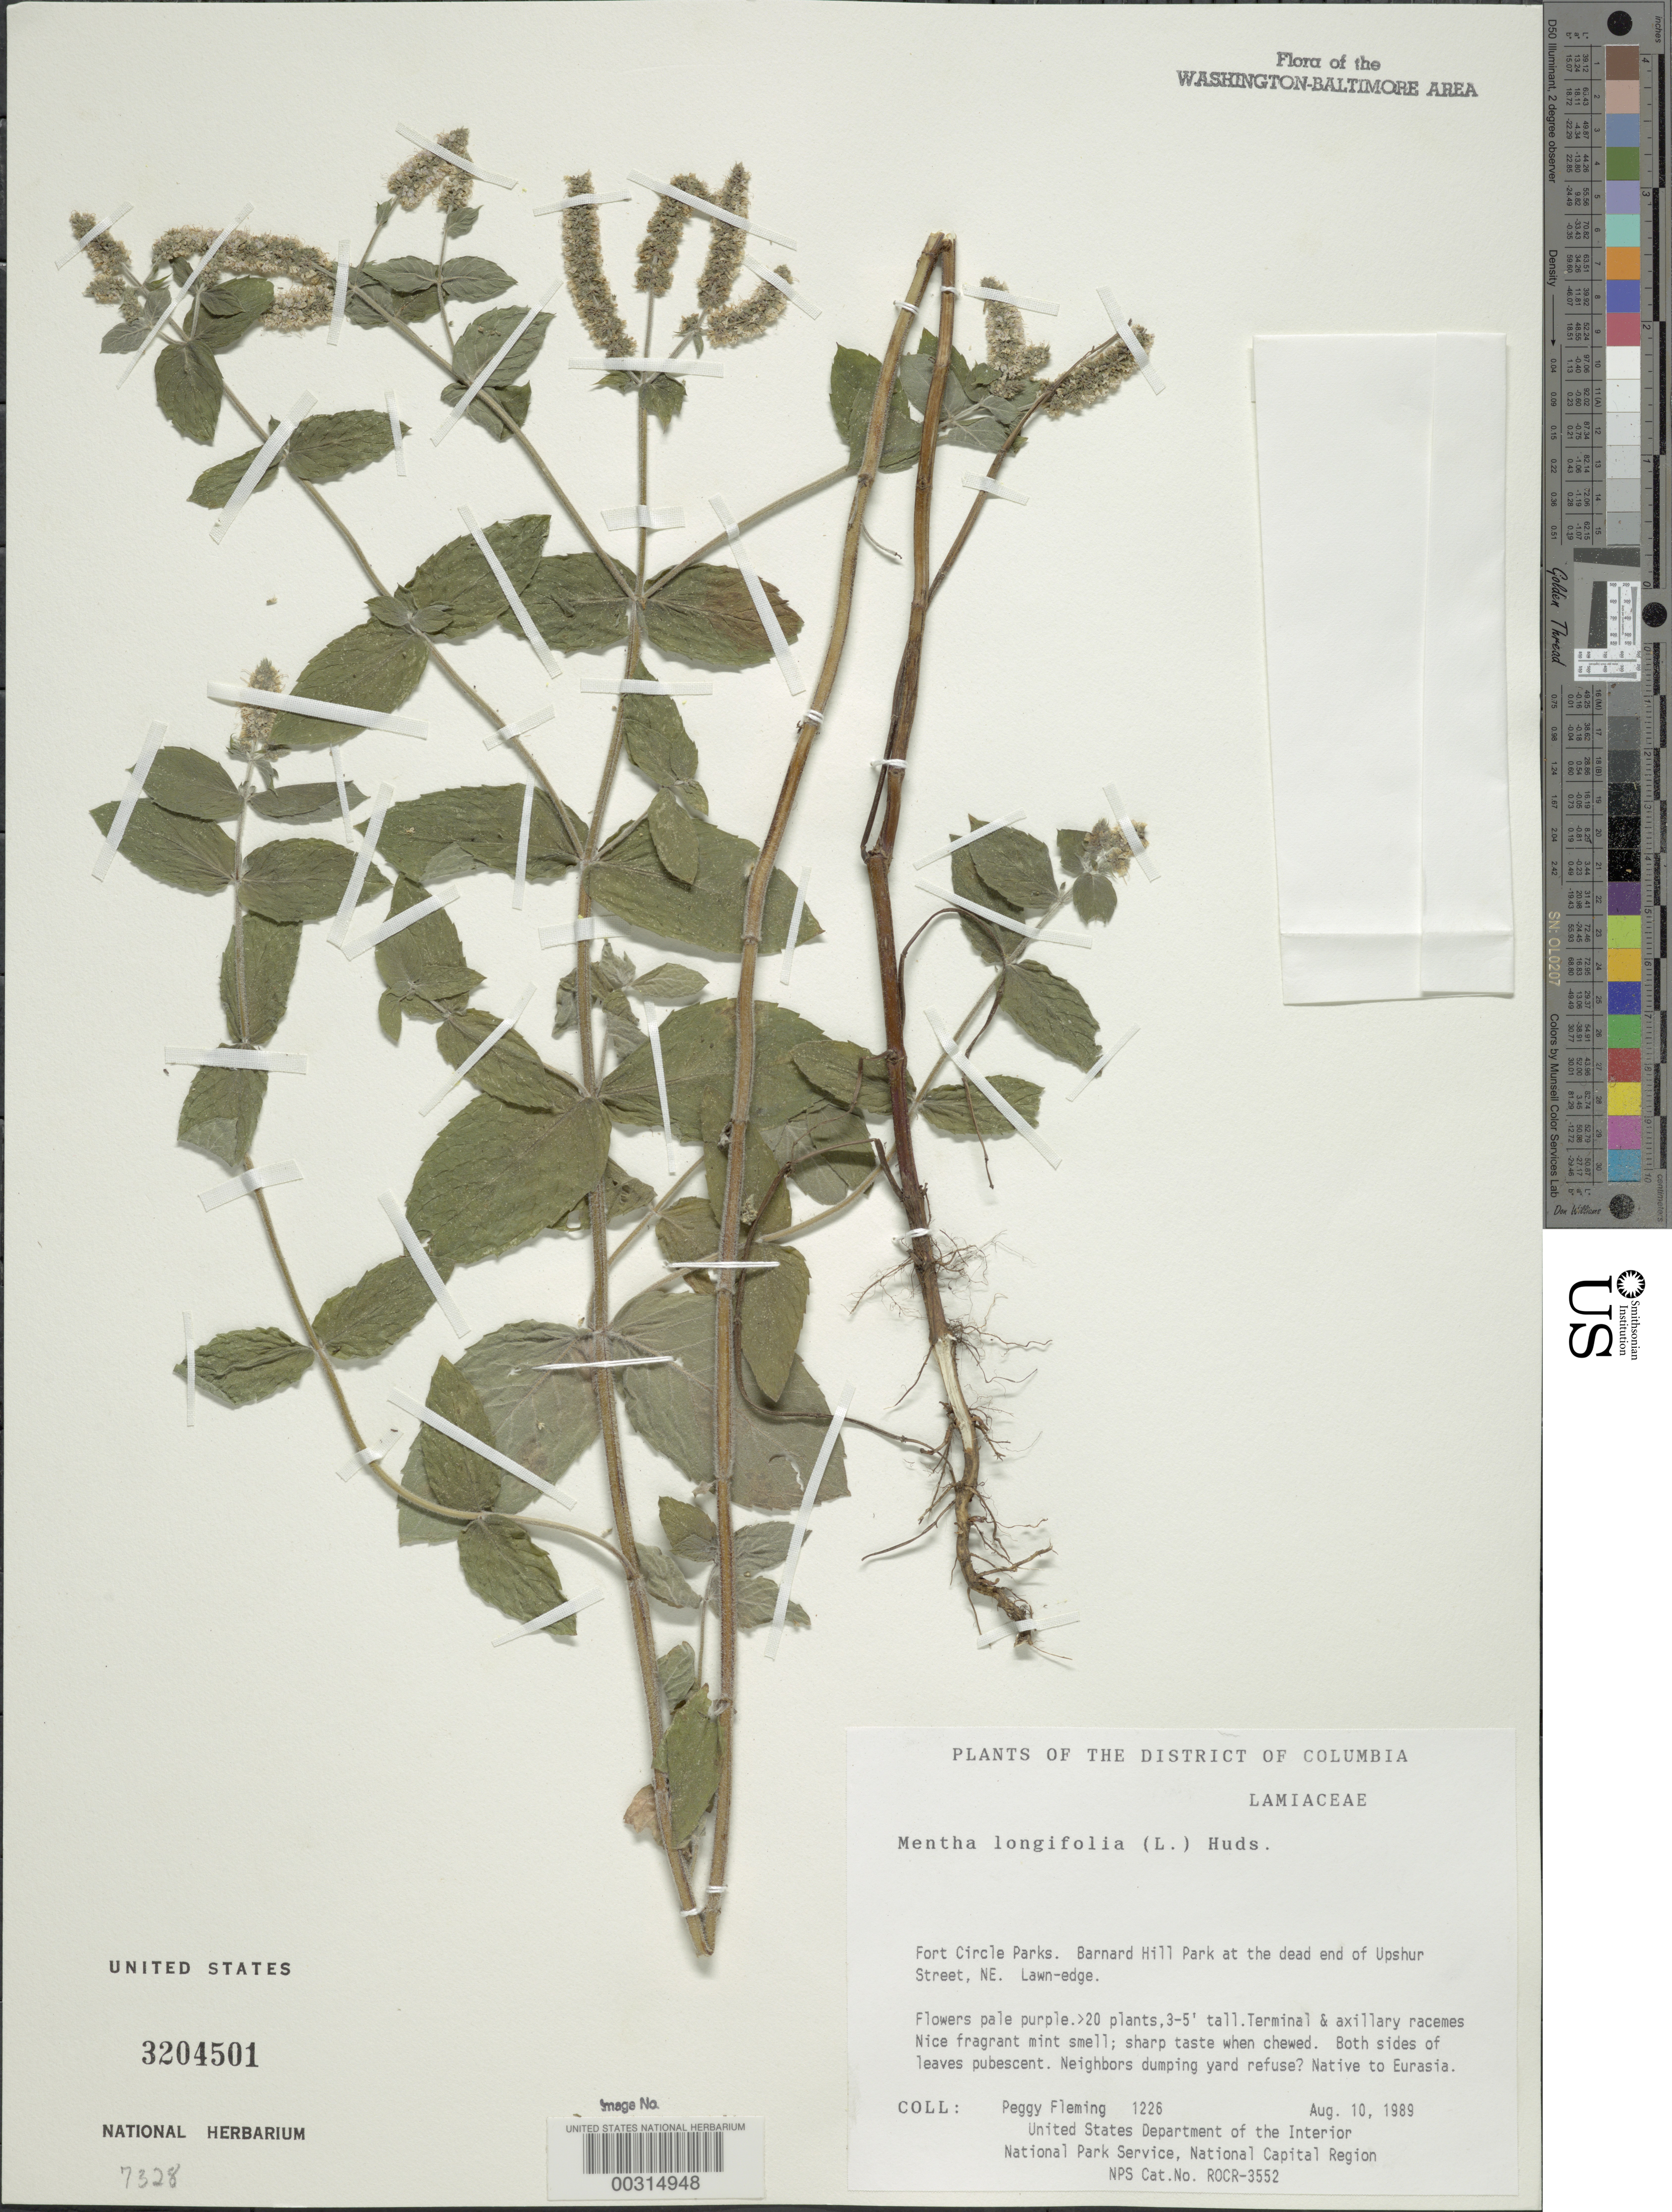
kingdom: Plantae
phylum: Tracheophyta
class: Magnoliopsida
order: Lamiales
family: Lamiaceae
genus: Mentha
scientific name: Mentha longifolia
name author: (L.) L.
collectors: P. Fleming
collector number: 1226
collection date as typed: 10 Apr 1989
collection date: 1989-04-10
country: United States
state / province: District of Columbia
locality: Fort Circle Parks, Barnard Hill Park at the dead end of Upshur St, NE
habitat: Lawn edge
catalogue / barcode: US 3204501